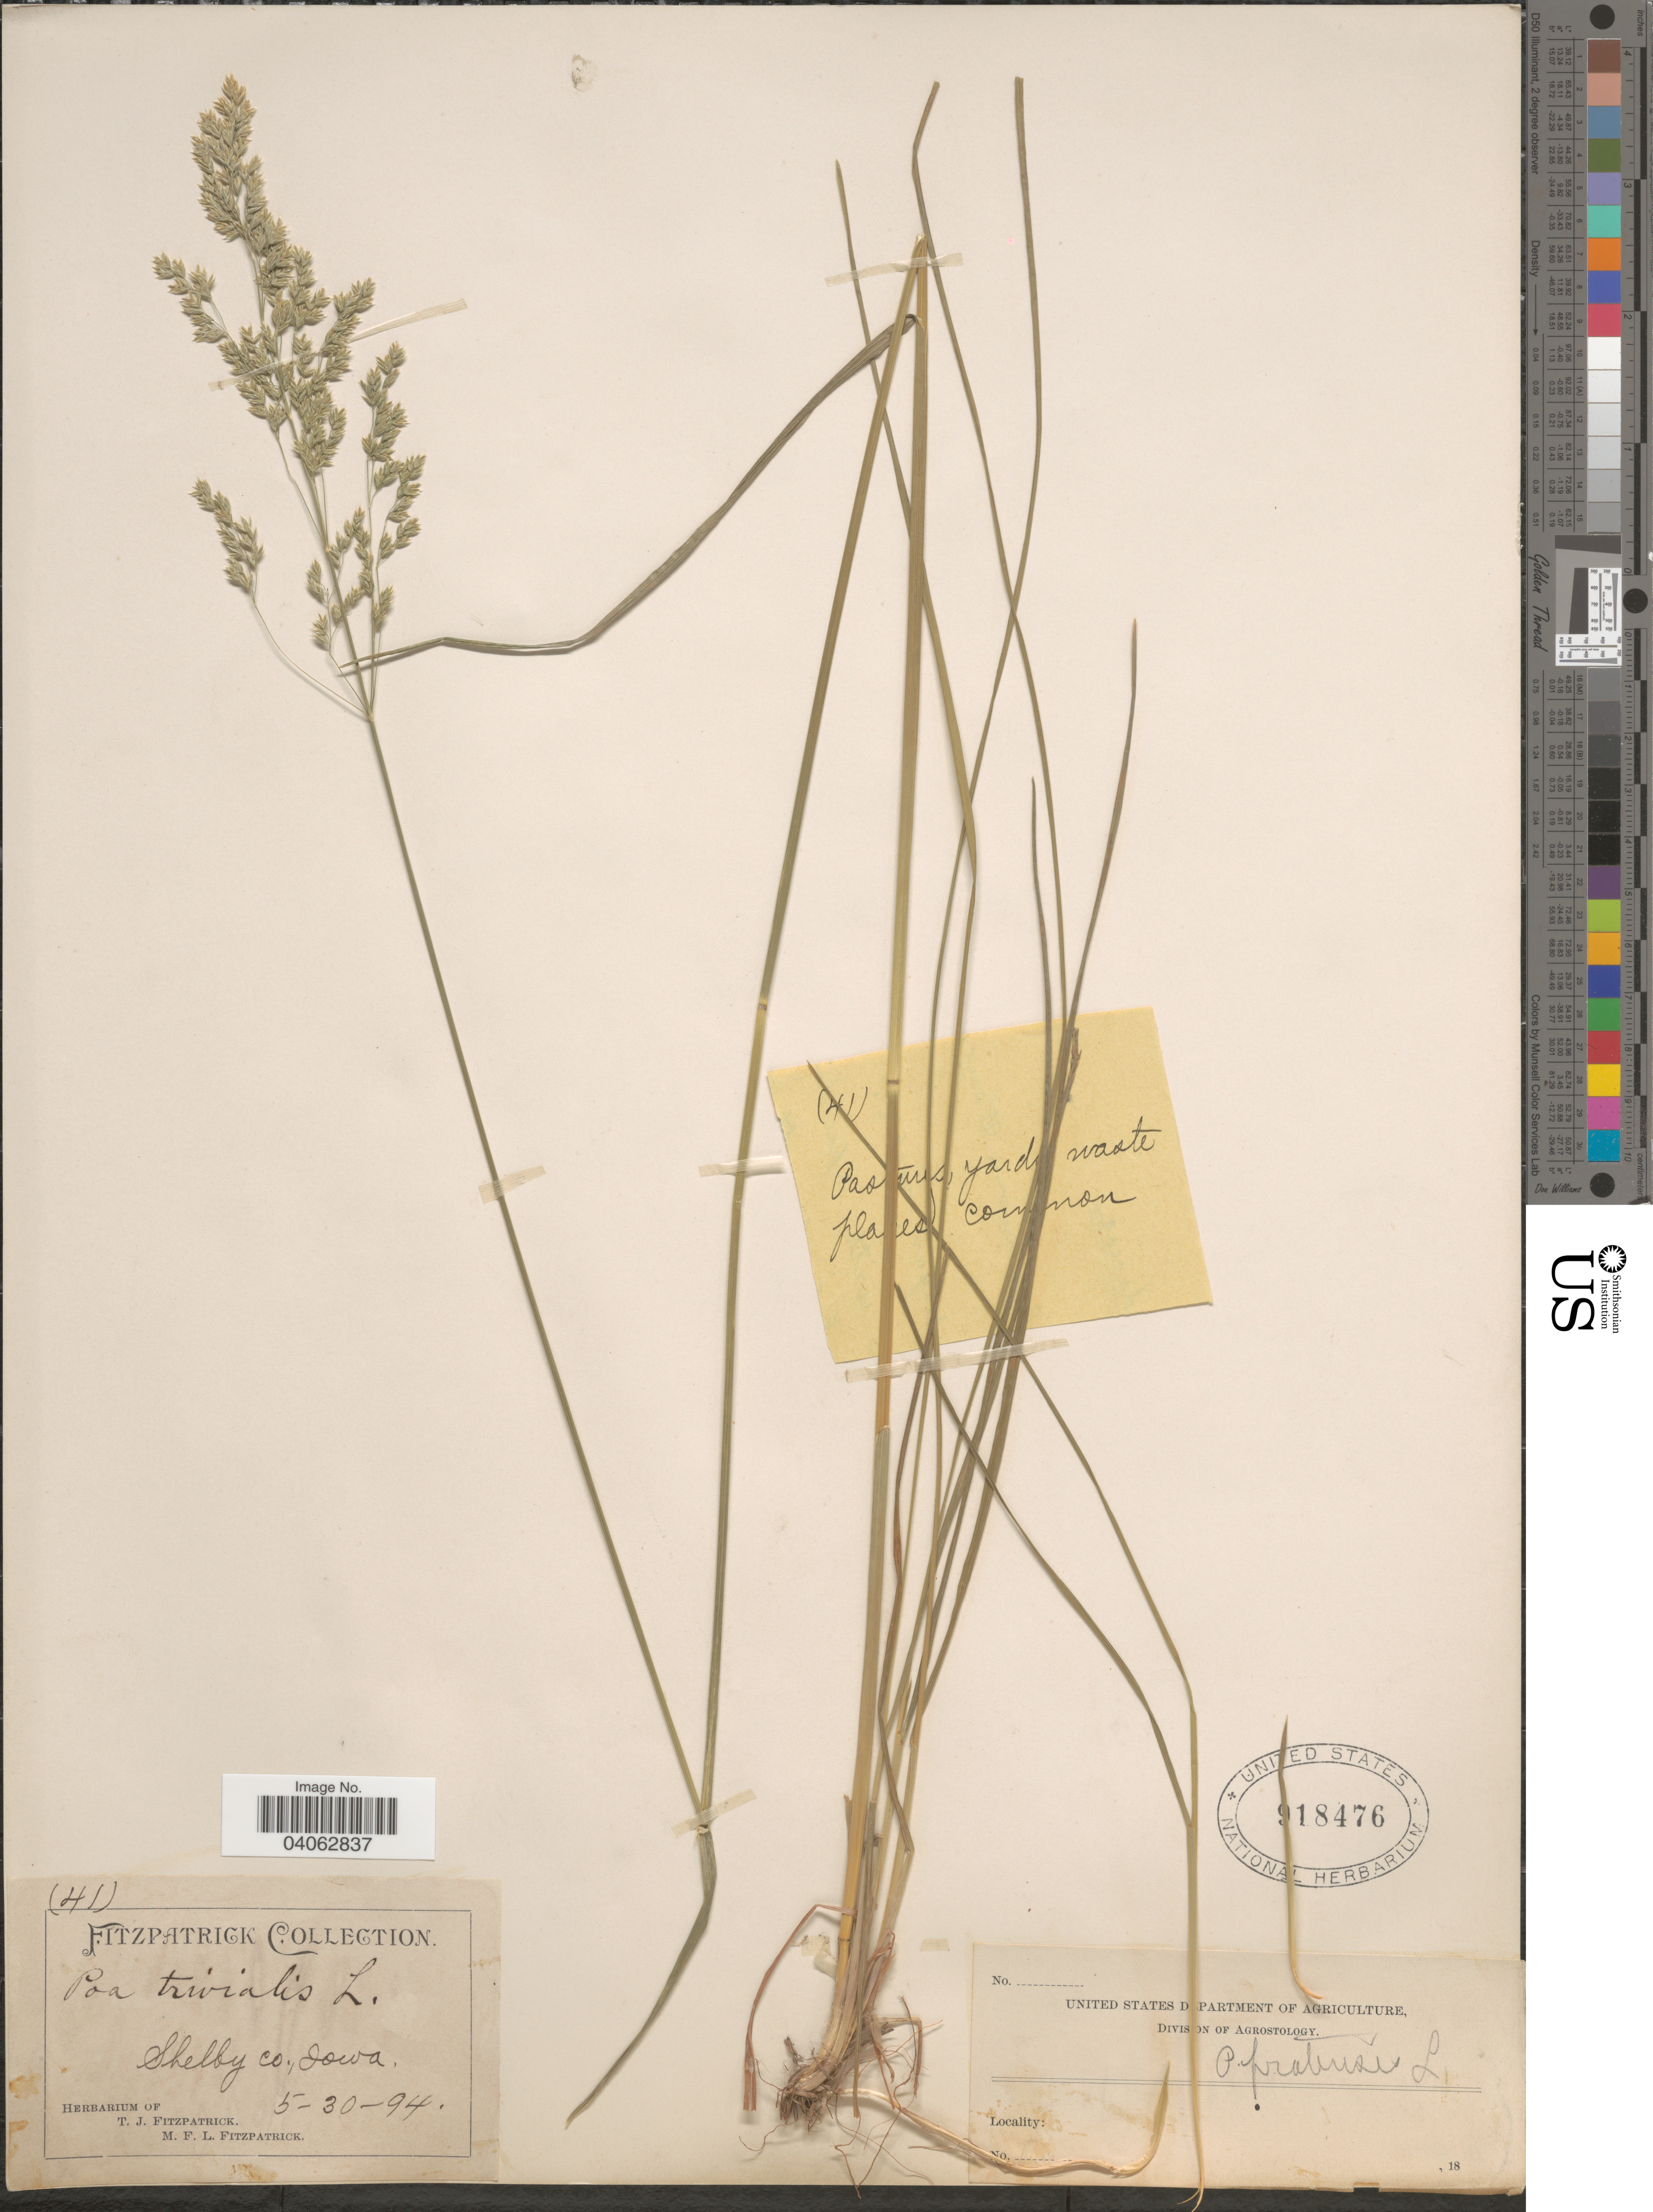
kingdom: Plantae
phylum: Tracheophyta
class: Liliopsida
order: Poales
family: Poaceae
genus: Poa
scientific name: Poa pratensis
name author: L.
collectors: T. Fitzpatrick & M. Fitzpatrick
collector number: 41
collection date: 1894-05-30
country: United States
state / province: Iowa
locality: Shelby Co.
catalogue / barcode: US 918476